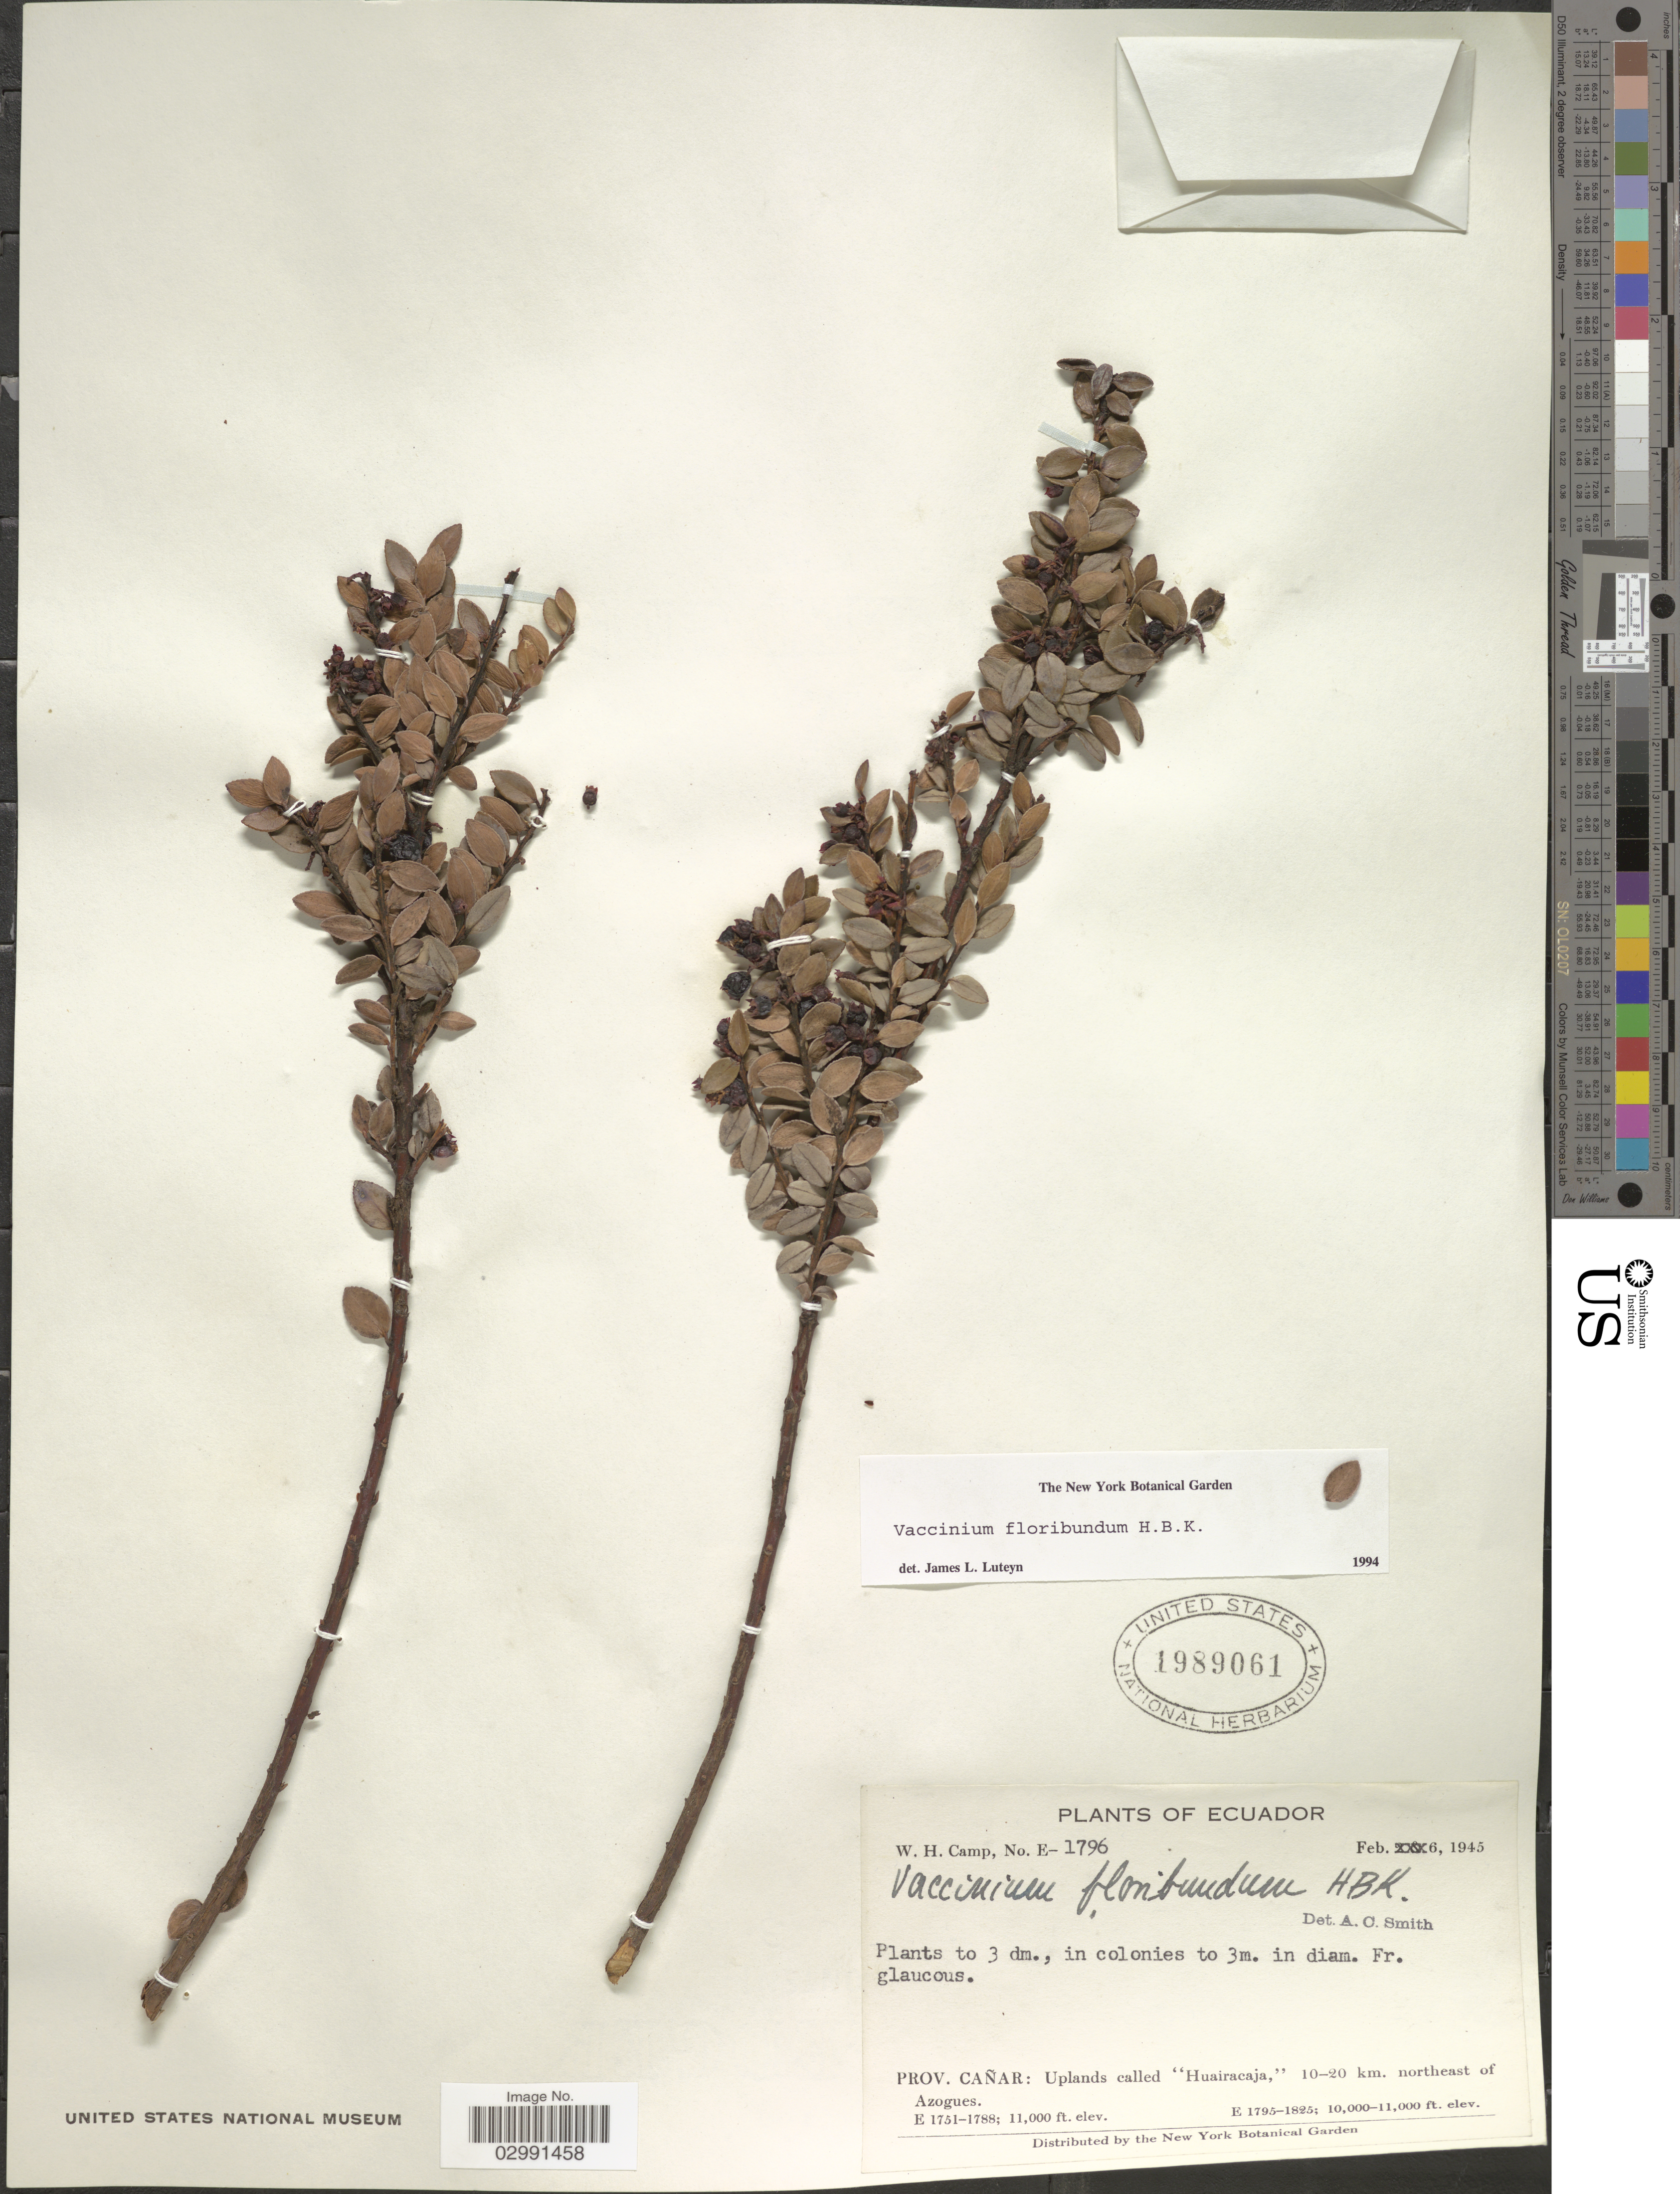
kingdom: Plantae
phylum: Tracheophyta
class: Magnoliopsida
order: Ericales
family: Ericaceae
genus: Vaccinium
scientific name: Vaccinium floribundum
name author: Kunth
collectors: W. H. Camp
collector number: E-1796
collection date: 1945-02-06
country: Ecuador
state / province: Cañar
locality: Uplands called "Huairacaja," 10-20 km. northeast of Azogues.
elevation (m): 3048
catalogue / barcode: US 1989061